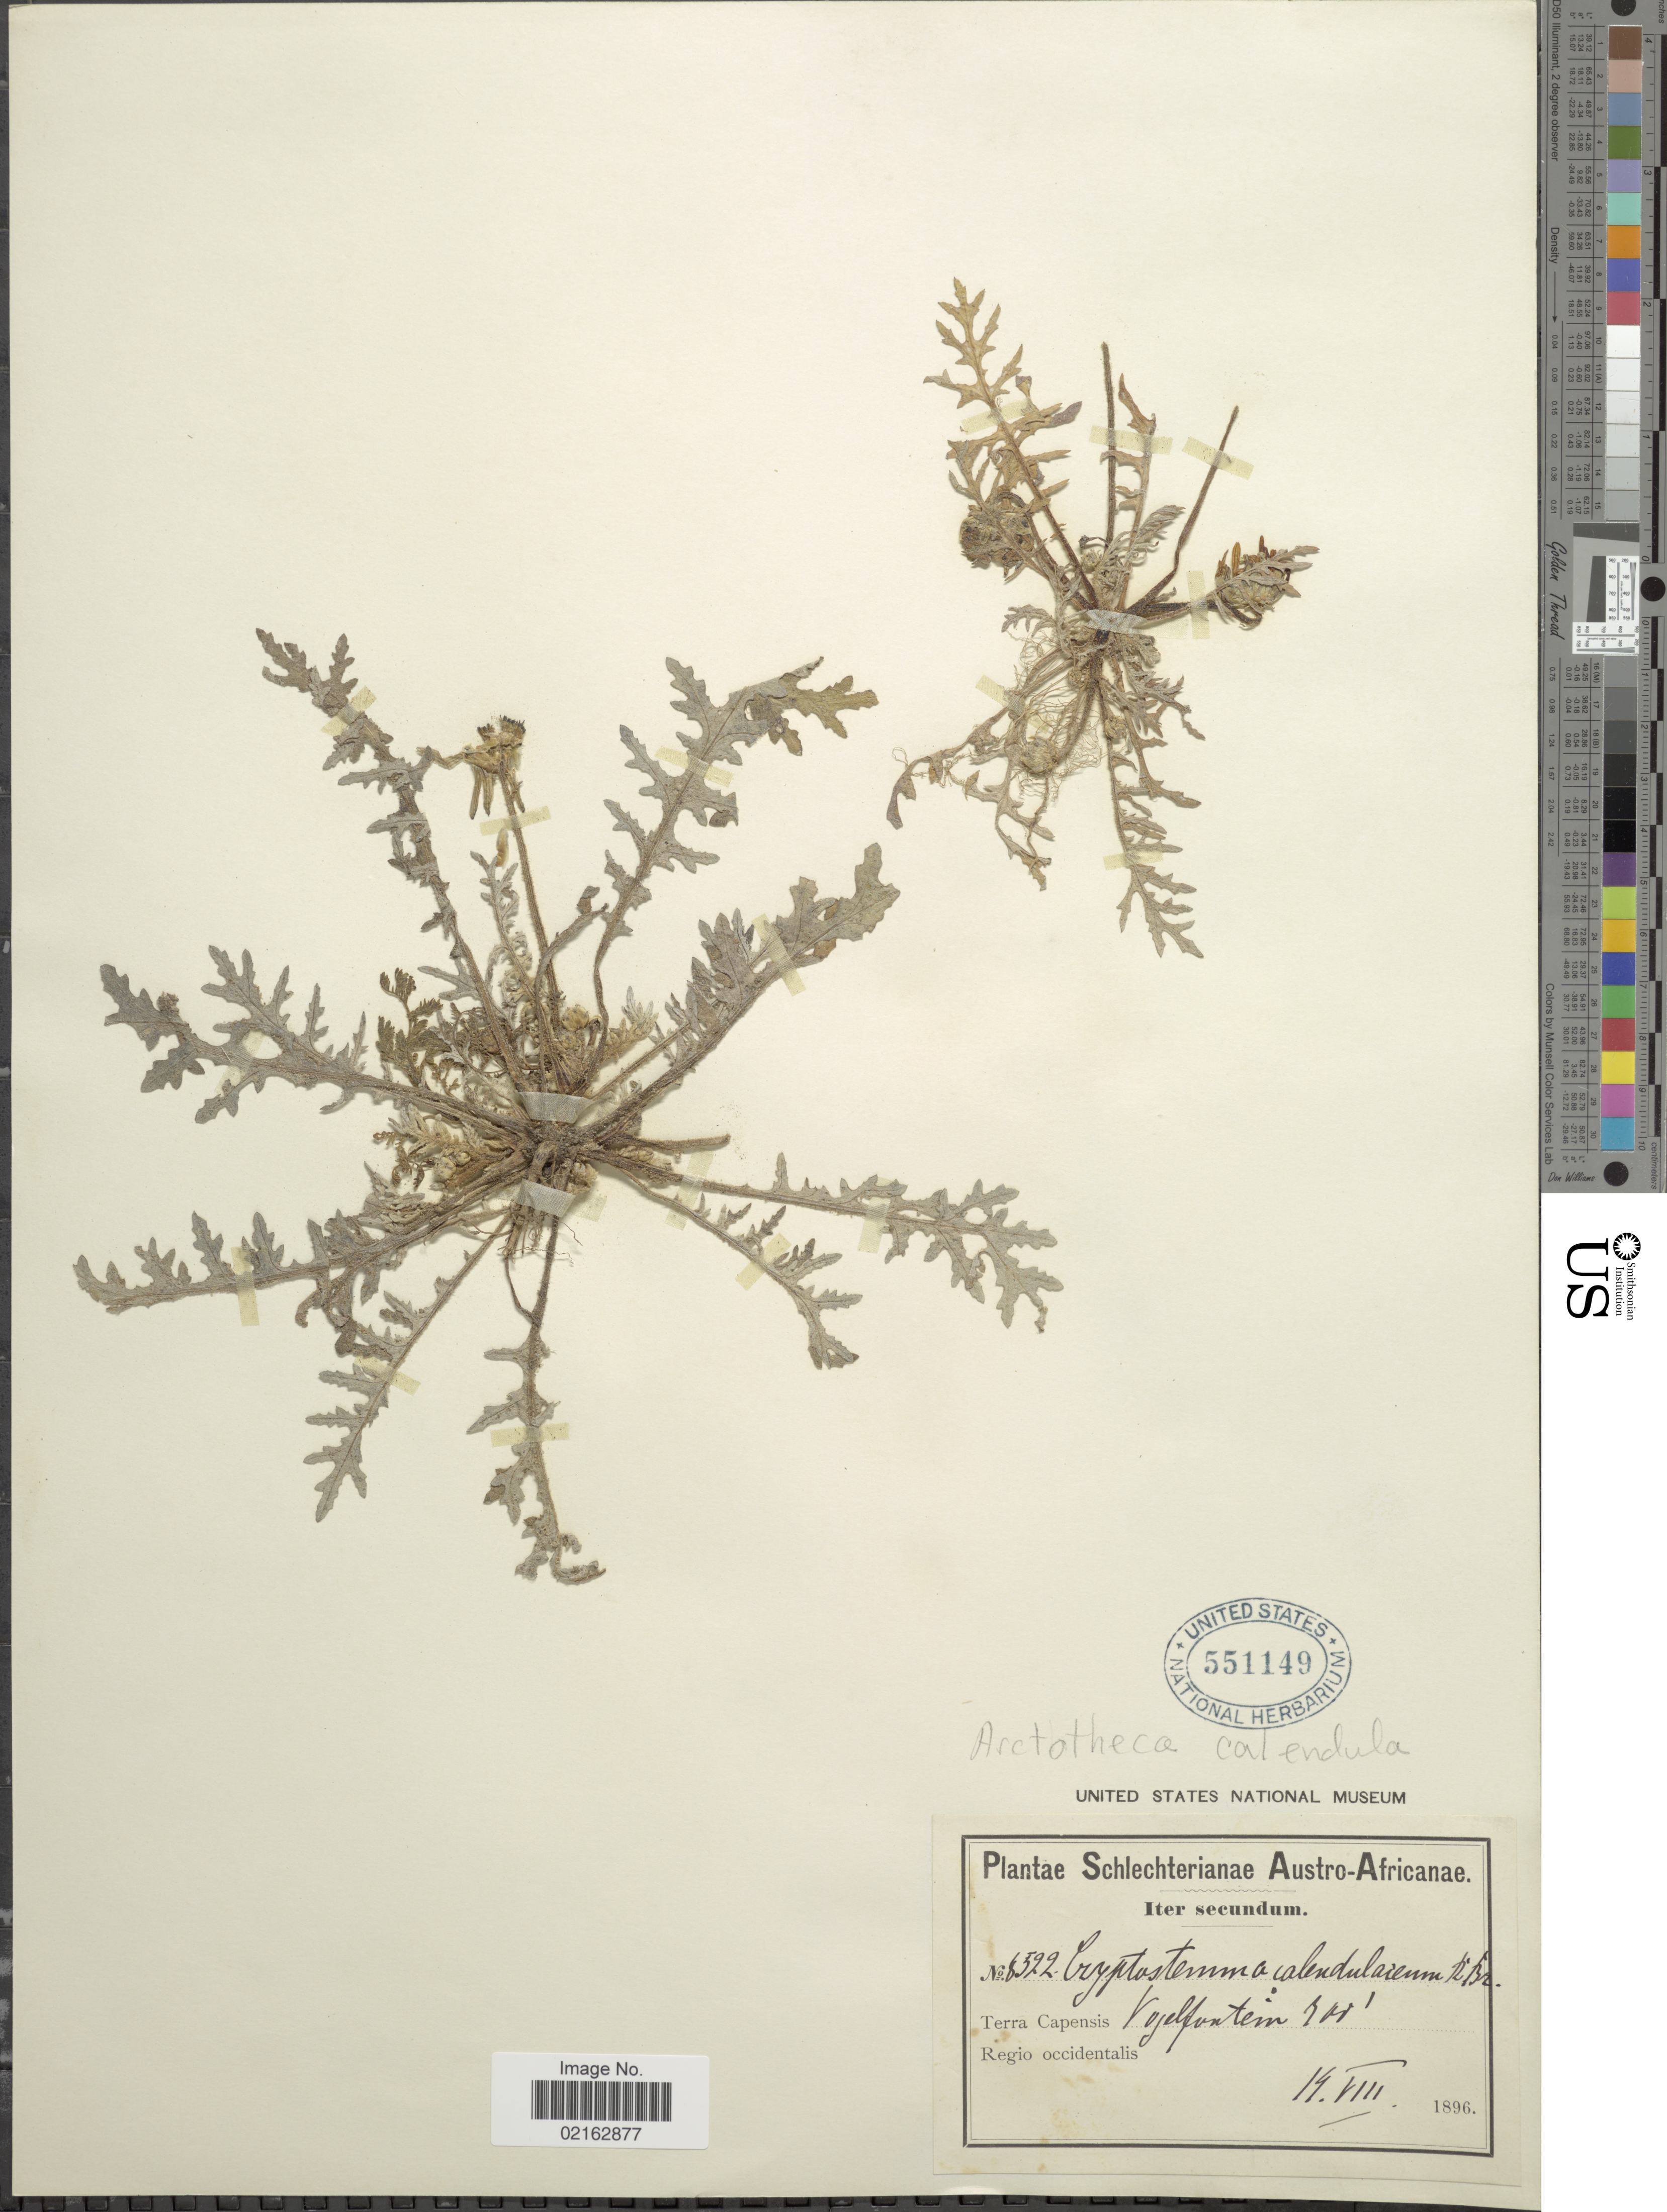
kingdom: Plantae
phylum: Tracheophyta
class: Magnoliopsida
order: Asterales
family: Asteraceae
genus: Arctotheca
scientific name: Arctotheca calendula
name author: (L.) Levyns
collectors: Schlechter, --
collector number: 8522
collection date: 1896-08-14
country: South Africa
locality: Terra Capensis. Vogelfontein. Regio occidentalis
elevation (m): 91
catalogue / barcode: US 551149